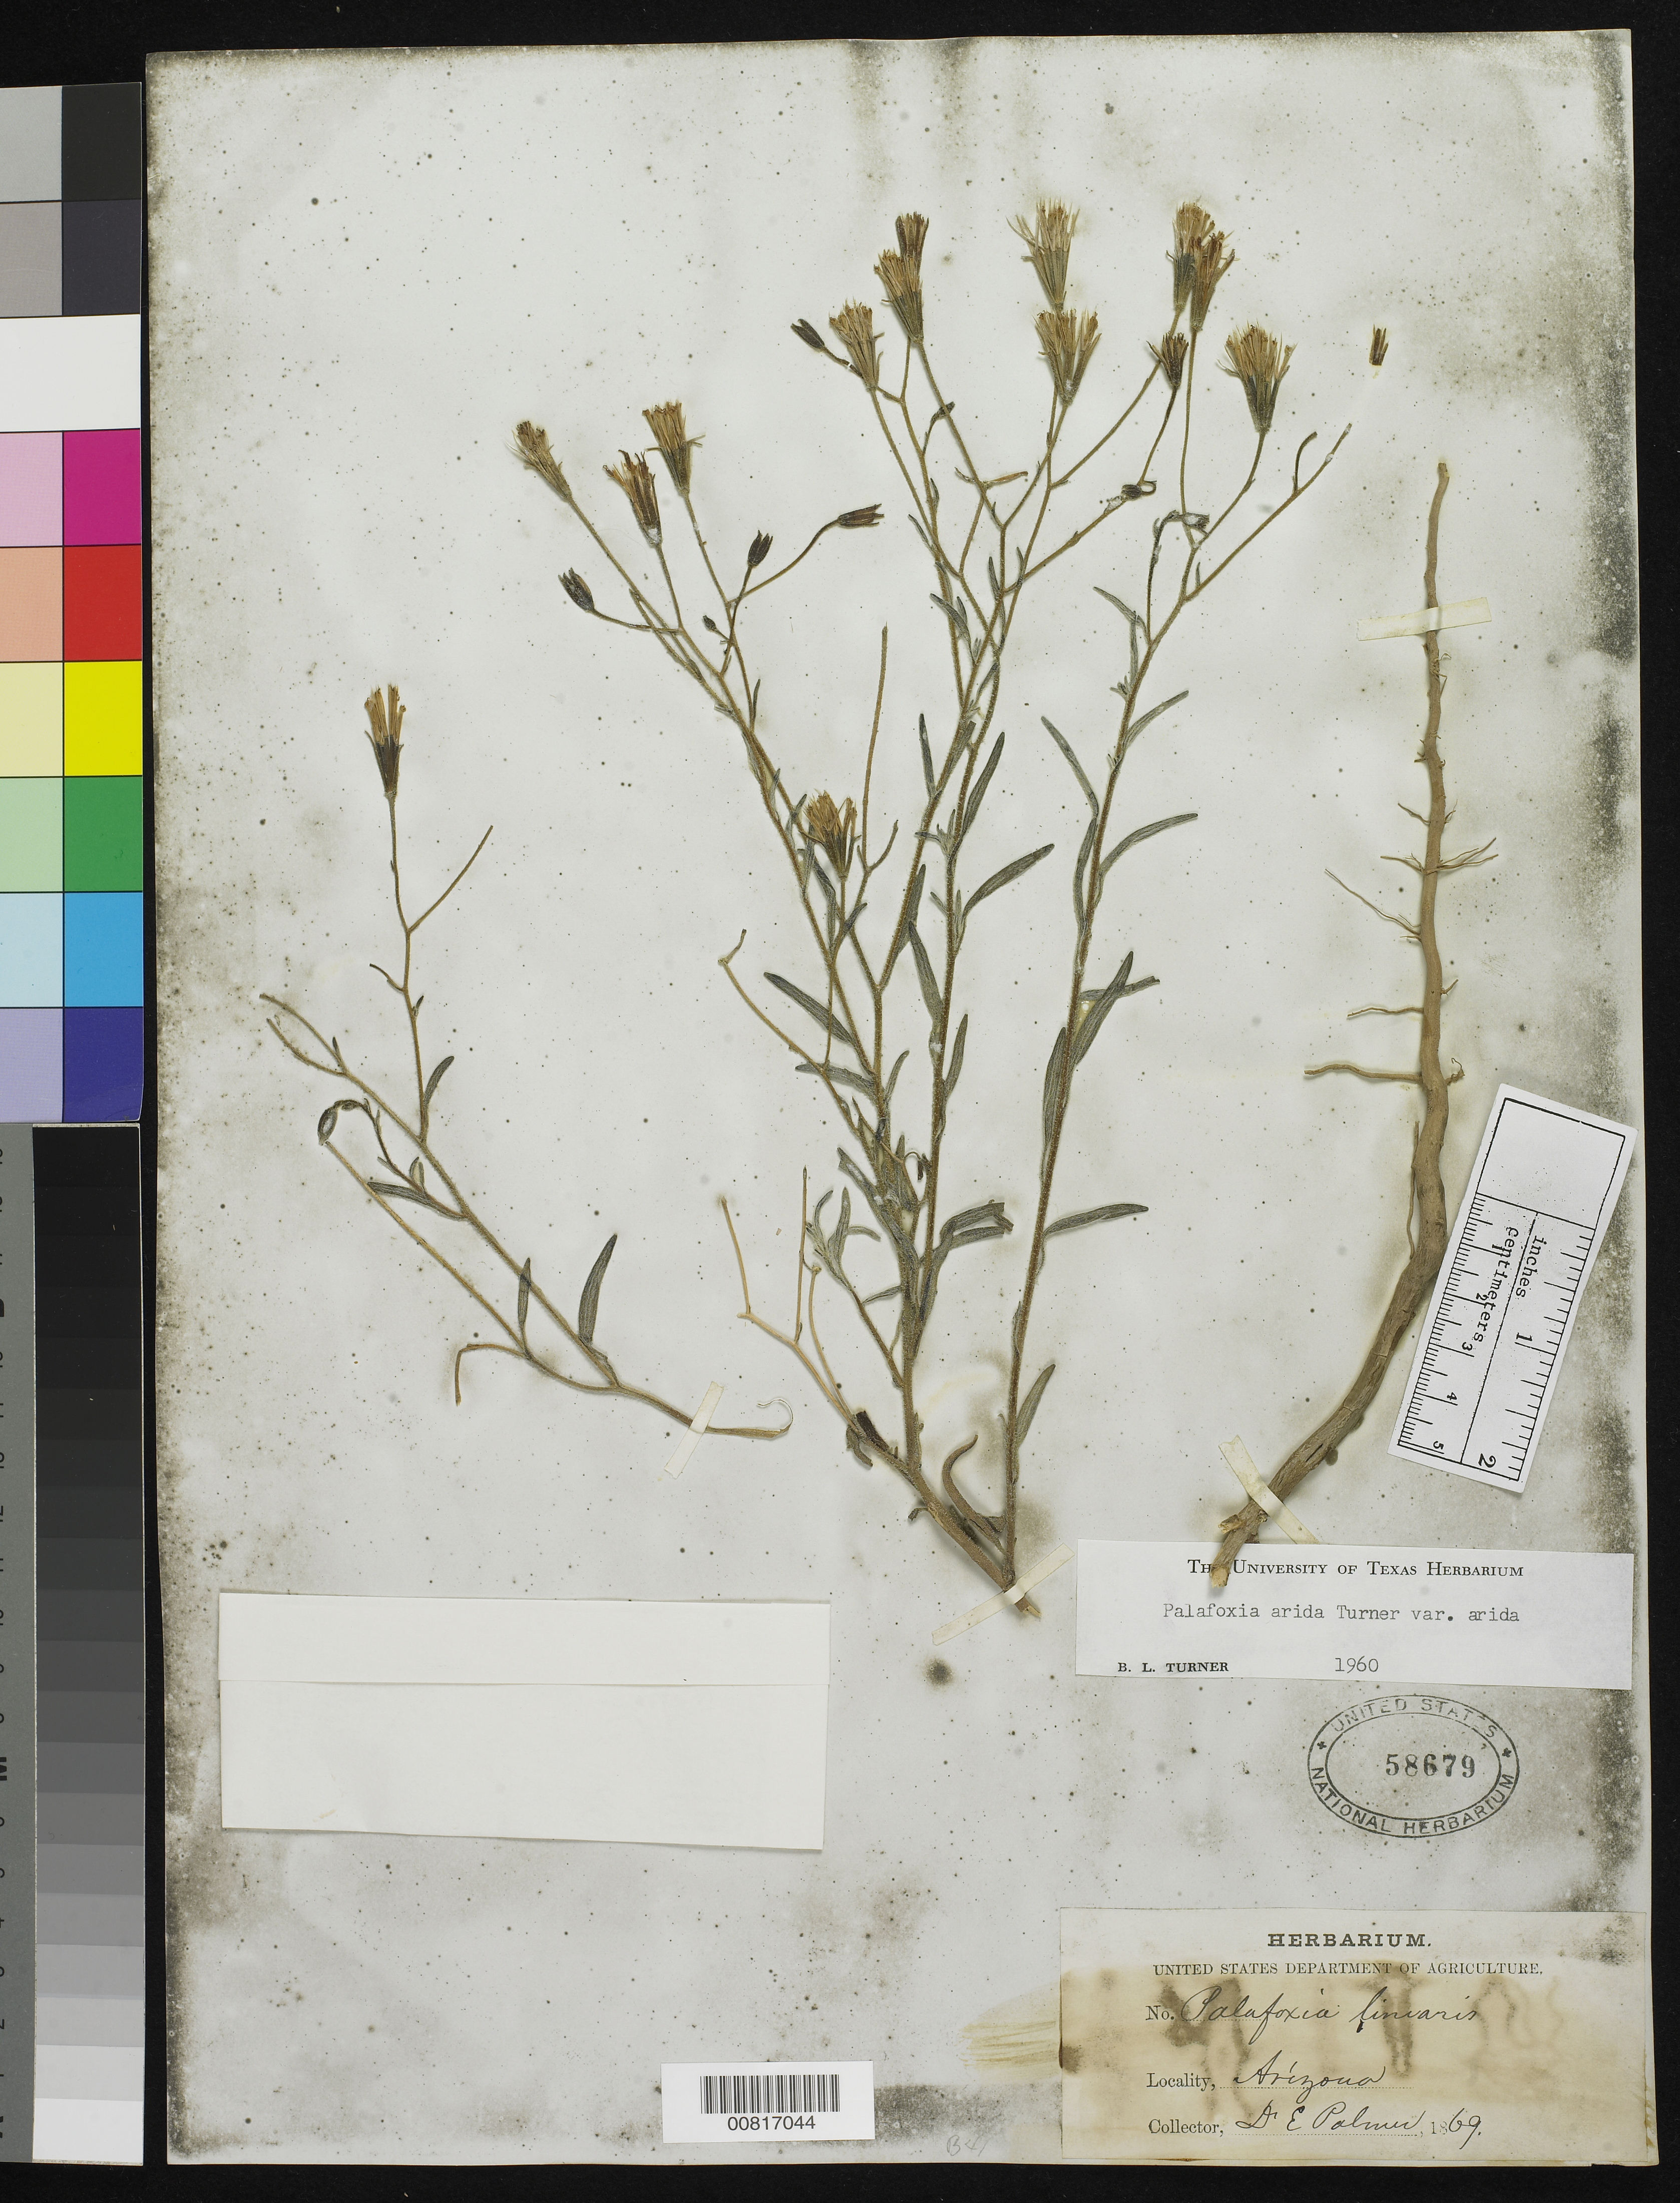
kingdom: Plantae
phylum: Tracheophyta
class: Magnoliopsida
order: Asterales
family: Asteraceae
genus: Palafoxia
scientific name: Palafoxia arida var. arida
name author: B.L. Turner & M.I. Morris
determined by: Turner, B. L.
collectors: E. Palmer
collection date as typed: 1869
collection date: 1869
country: United States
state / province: Arizona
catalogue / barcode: US 58679